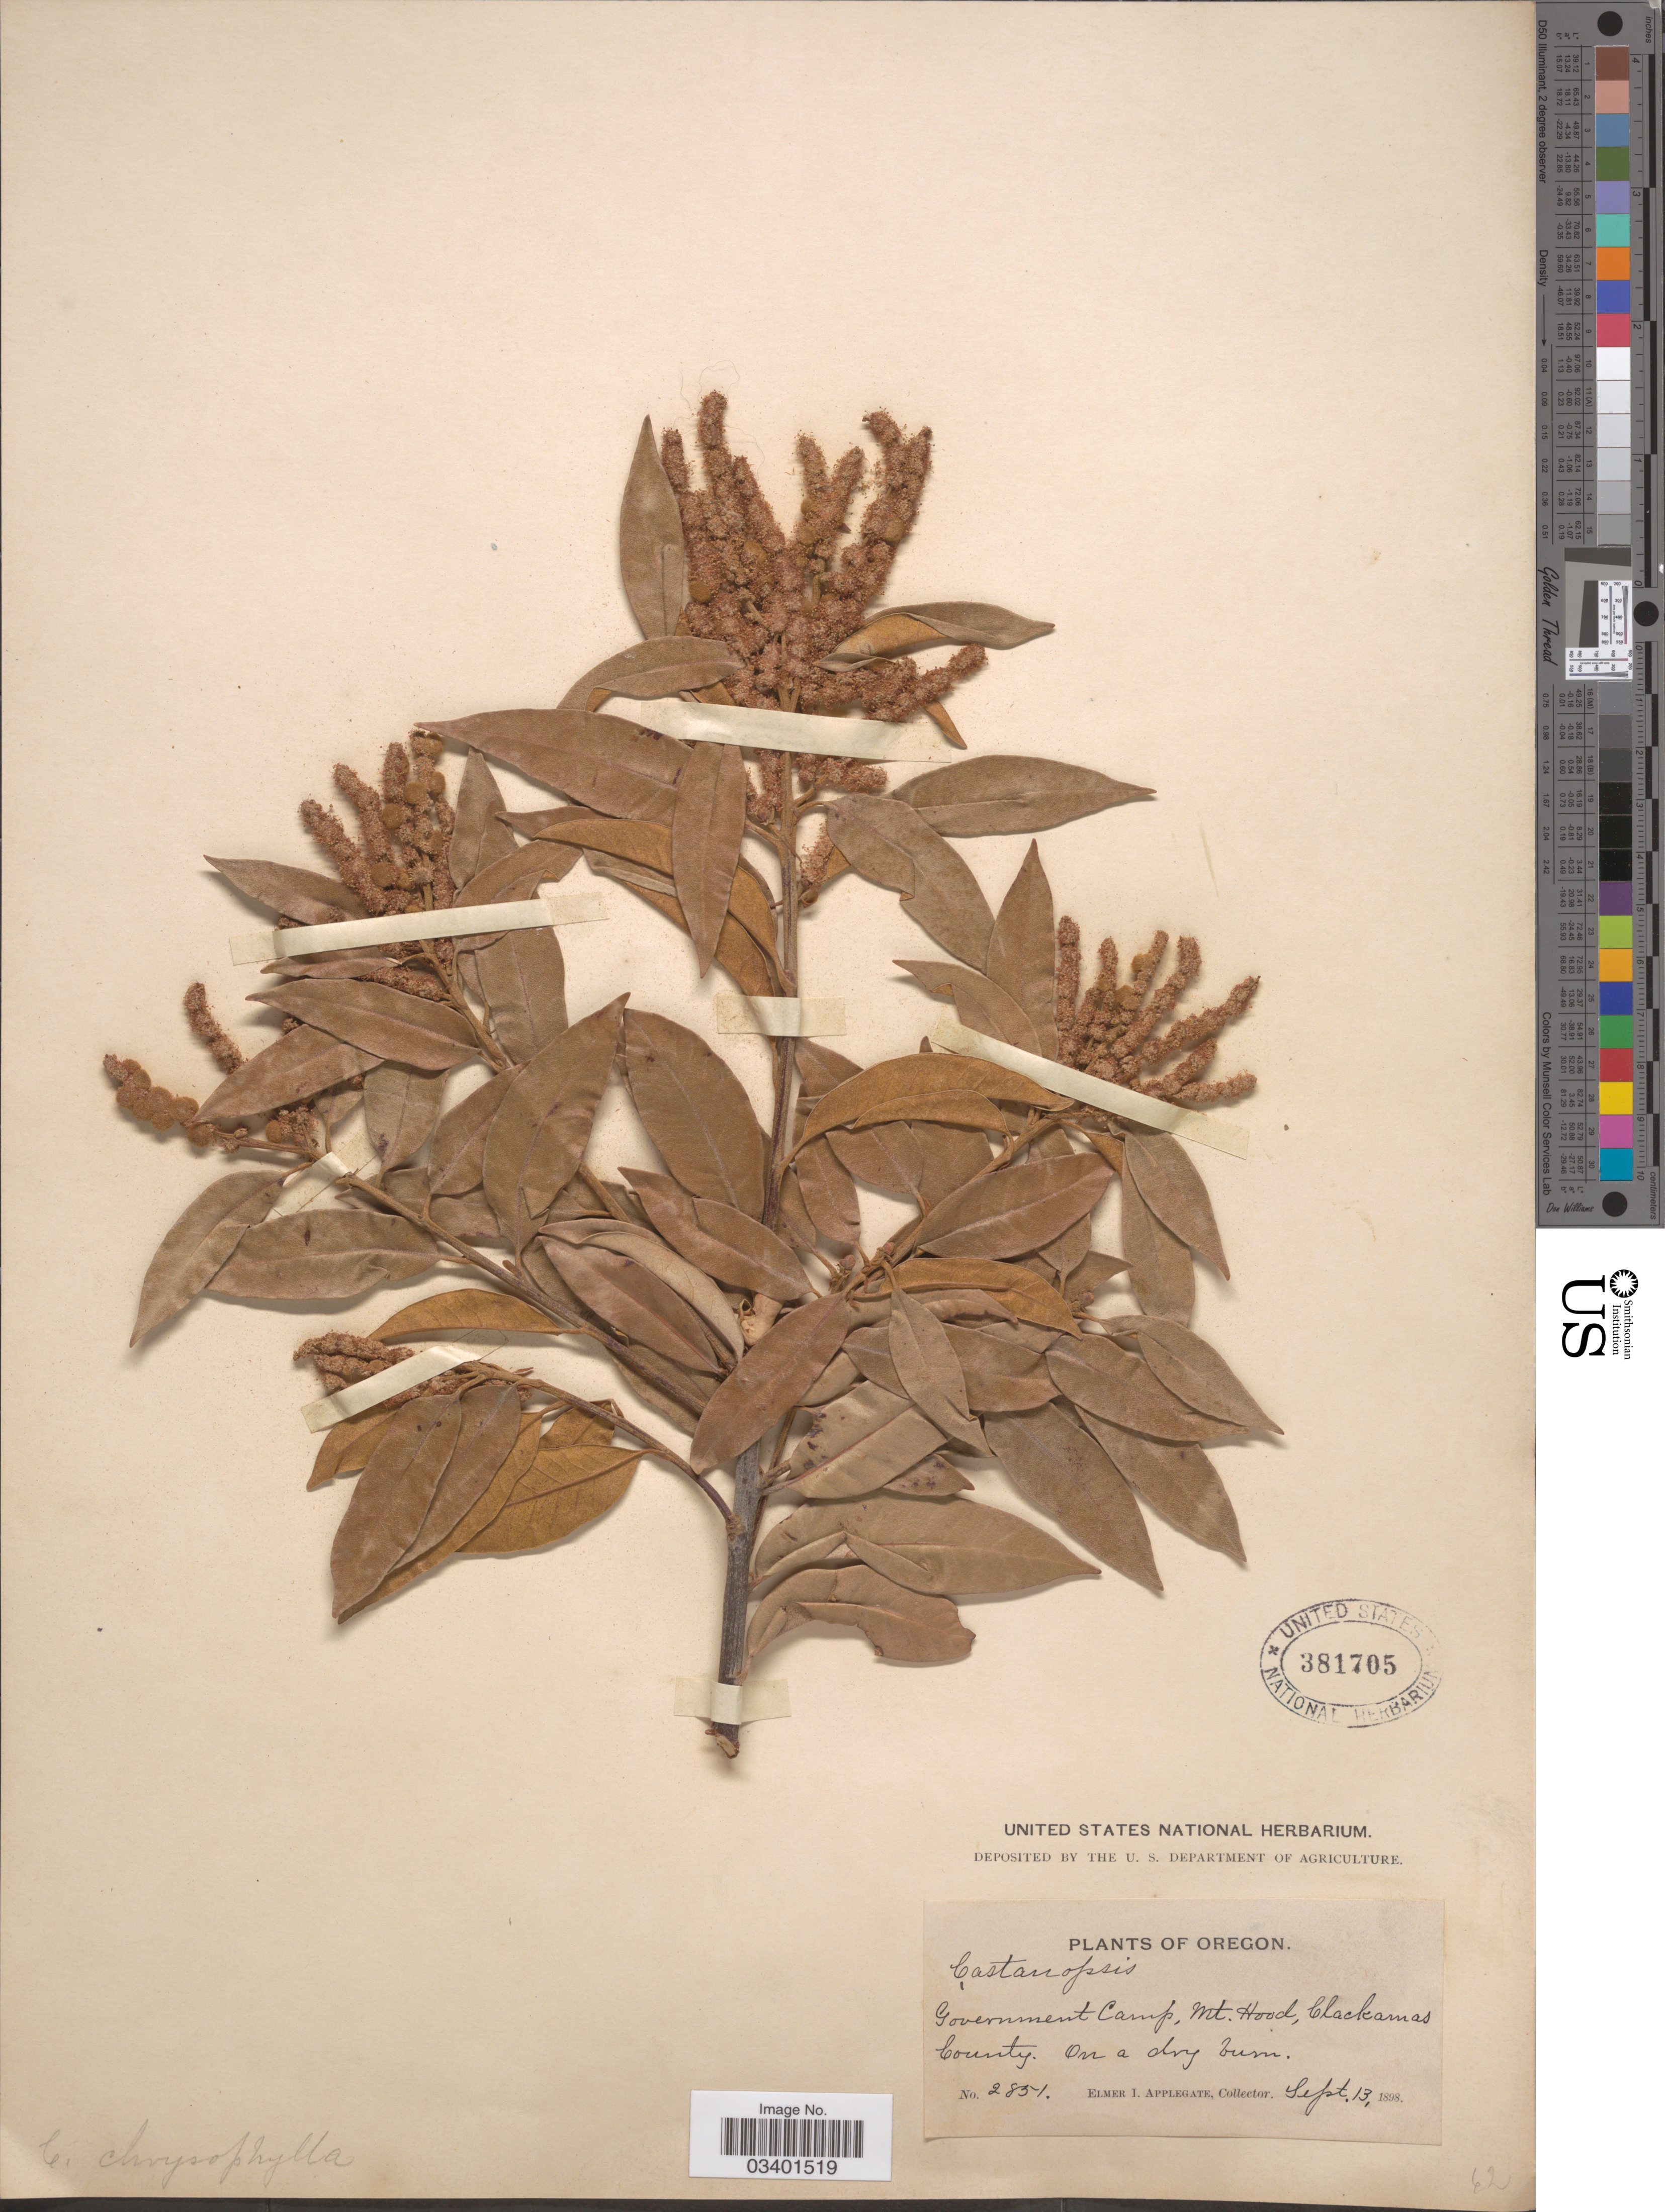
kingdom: Plantae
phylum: Tracheophyta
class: Magnoliopsida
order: Fagales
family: Fagaceae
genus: Chrysolepis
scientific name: Chrysolepis chrysophylla var. minor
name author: (Benth.) A. DC.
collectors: E. I. Applegate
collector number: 2851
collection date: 1898-09-13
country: United States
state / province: Oregon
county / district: Clackamas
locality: Government Camp, Mt. Hood, Clackamas County.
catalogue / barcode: US 381705